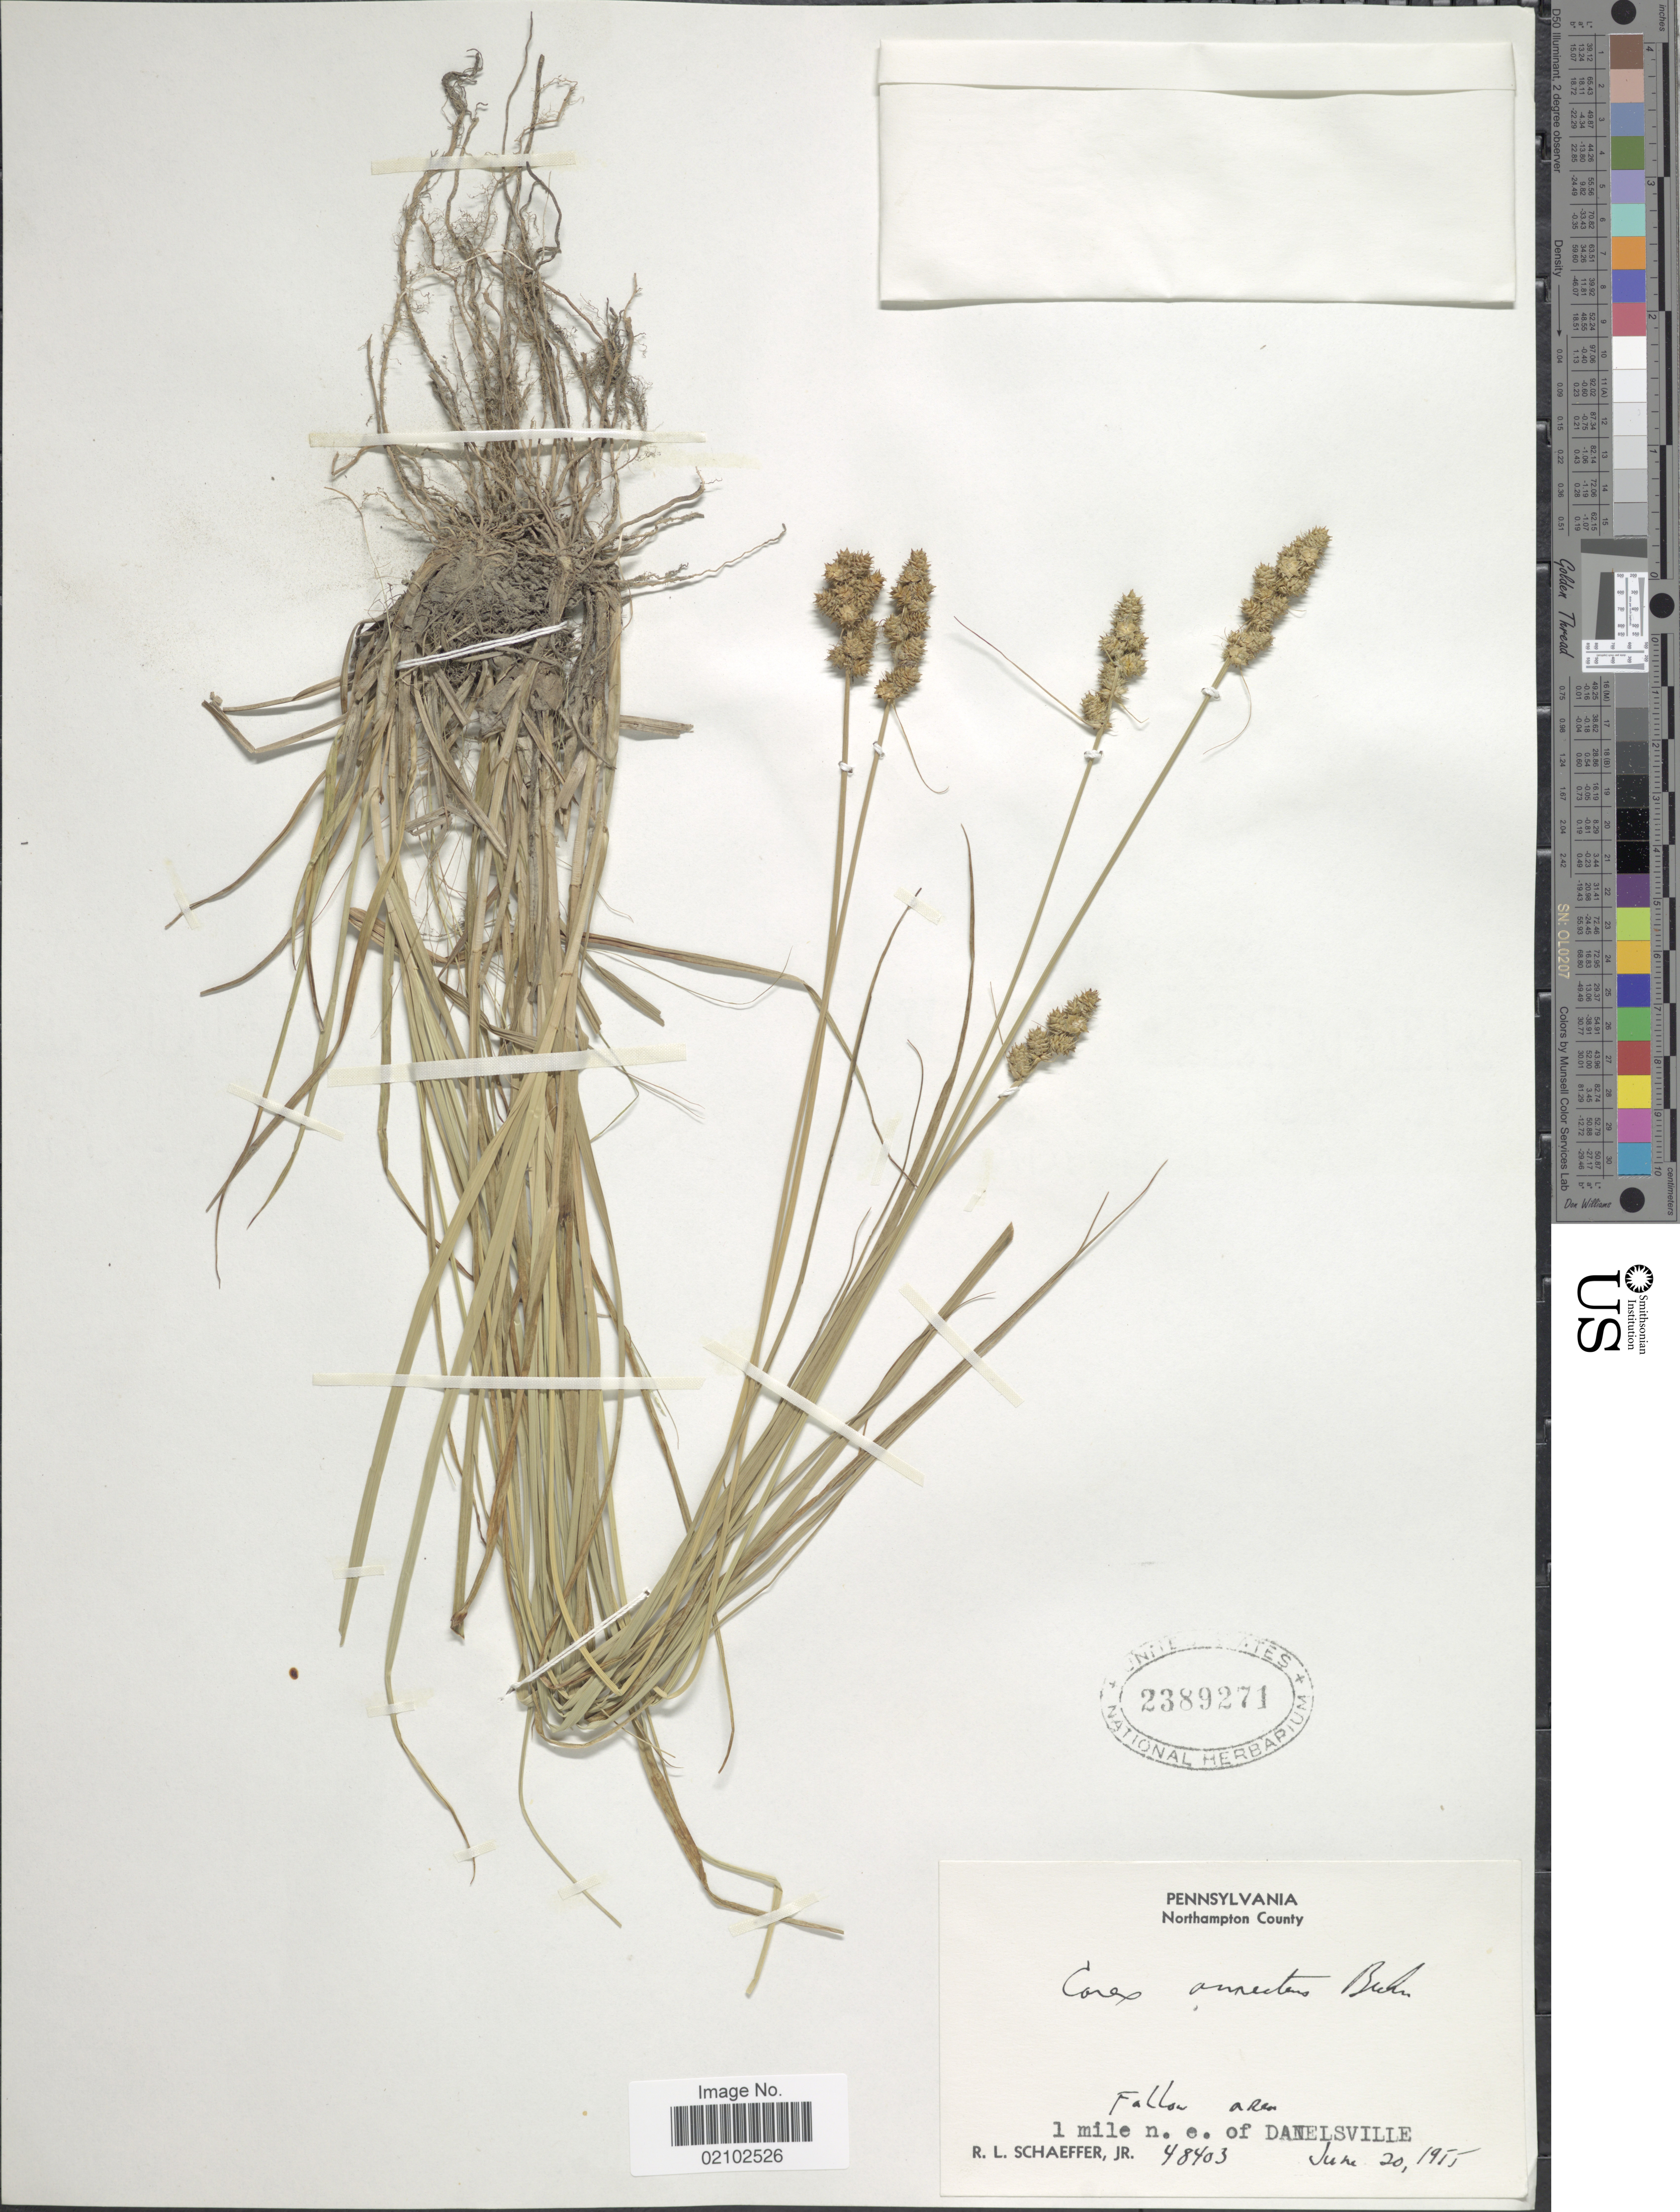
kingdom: Plantae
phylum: Tracheophyta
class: Liliopsida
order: Poales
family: Cyperaceae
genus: Carex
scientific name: Carex annectens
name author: (E.P. Bicknell) E.P. Bicknell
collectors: R. L. Schaeffer Jr.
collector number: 48403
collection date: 1955-06-20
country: United States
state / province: Pennsylvania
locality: Northampton County, Fallow area, 1 mile n.e. of Danelsville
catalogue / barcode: US 2389271